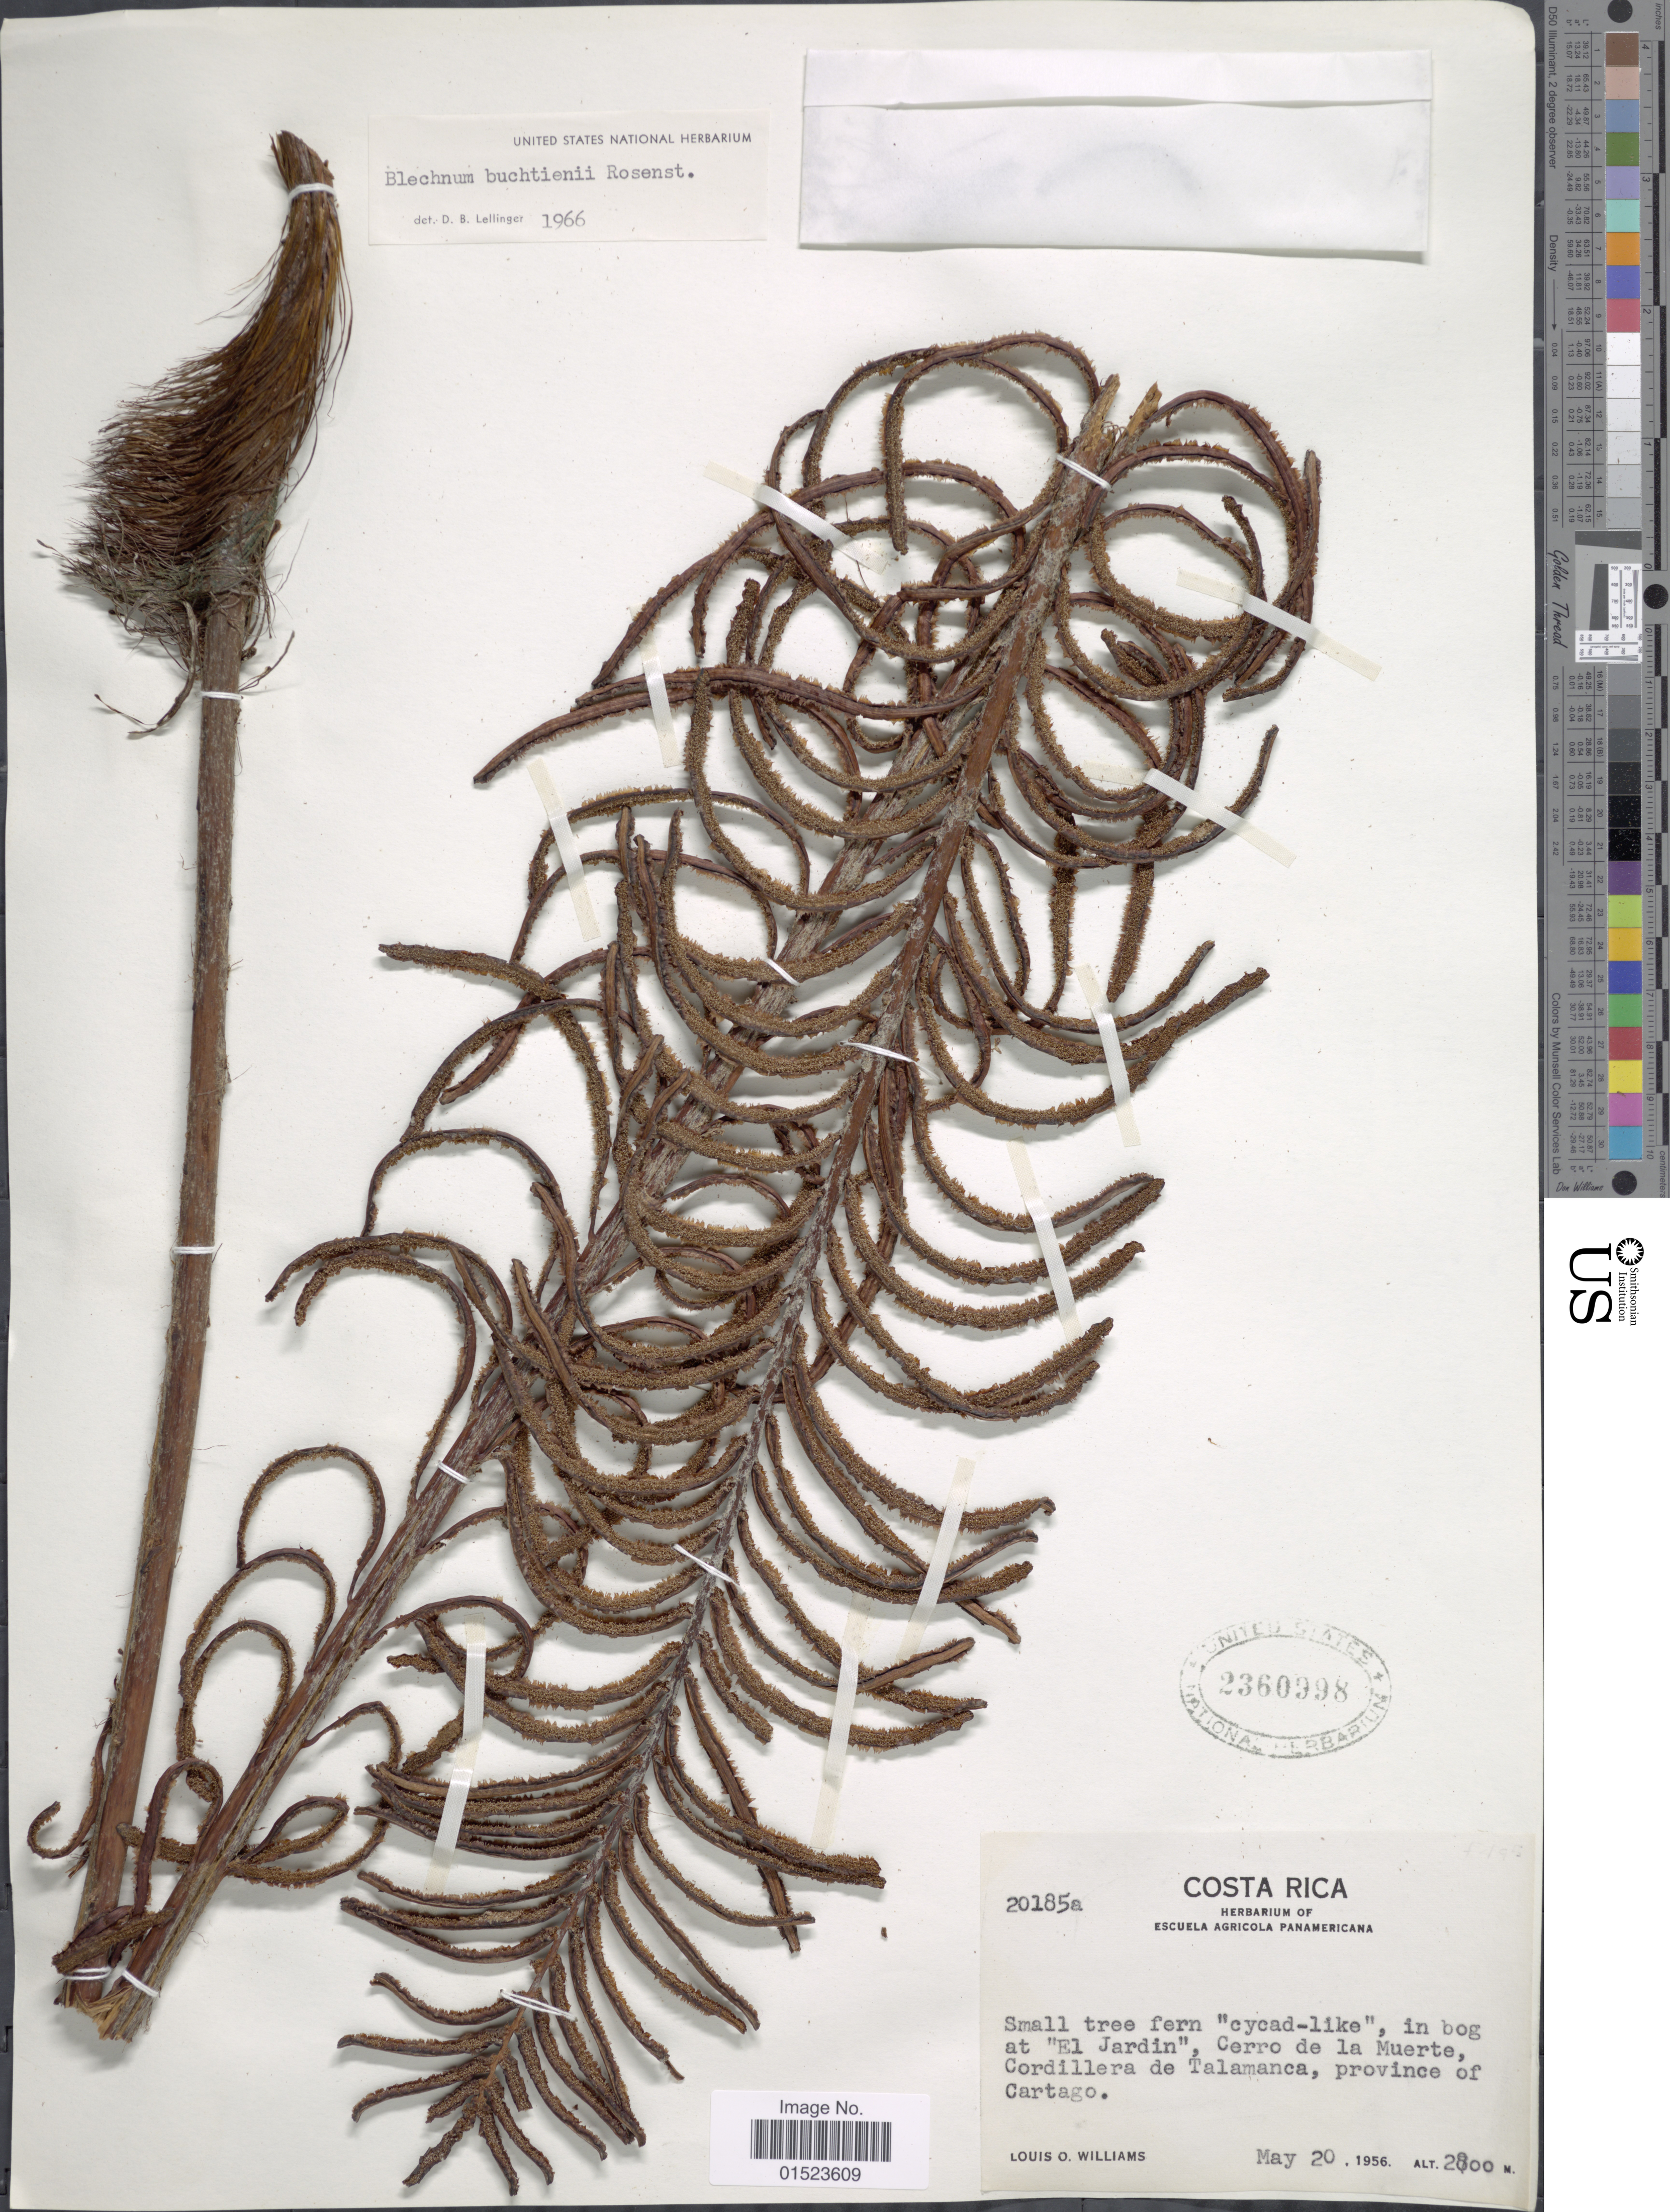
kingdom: Plantae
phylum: Tracheophyta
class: Polypodiopsida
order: Polypodiales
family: Blechnaceae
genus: Blechnum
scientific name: Blechnum auratum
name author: (Fée) R.M. Tryon & Stolze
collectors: L. O. Williams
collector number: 20185a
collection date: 1956-05-20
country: Costa Rica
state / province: Cartago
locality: In bog at "El Jardin", Cerro de la Muerte, Cordillera de Talamanca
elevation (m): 2800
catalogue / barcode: US 2360998